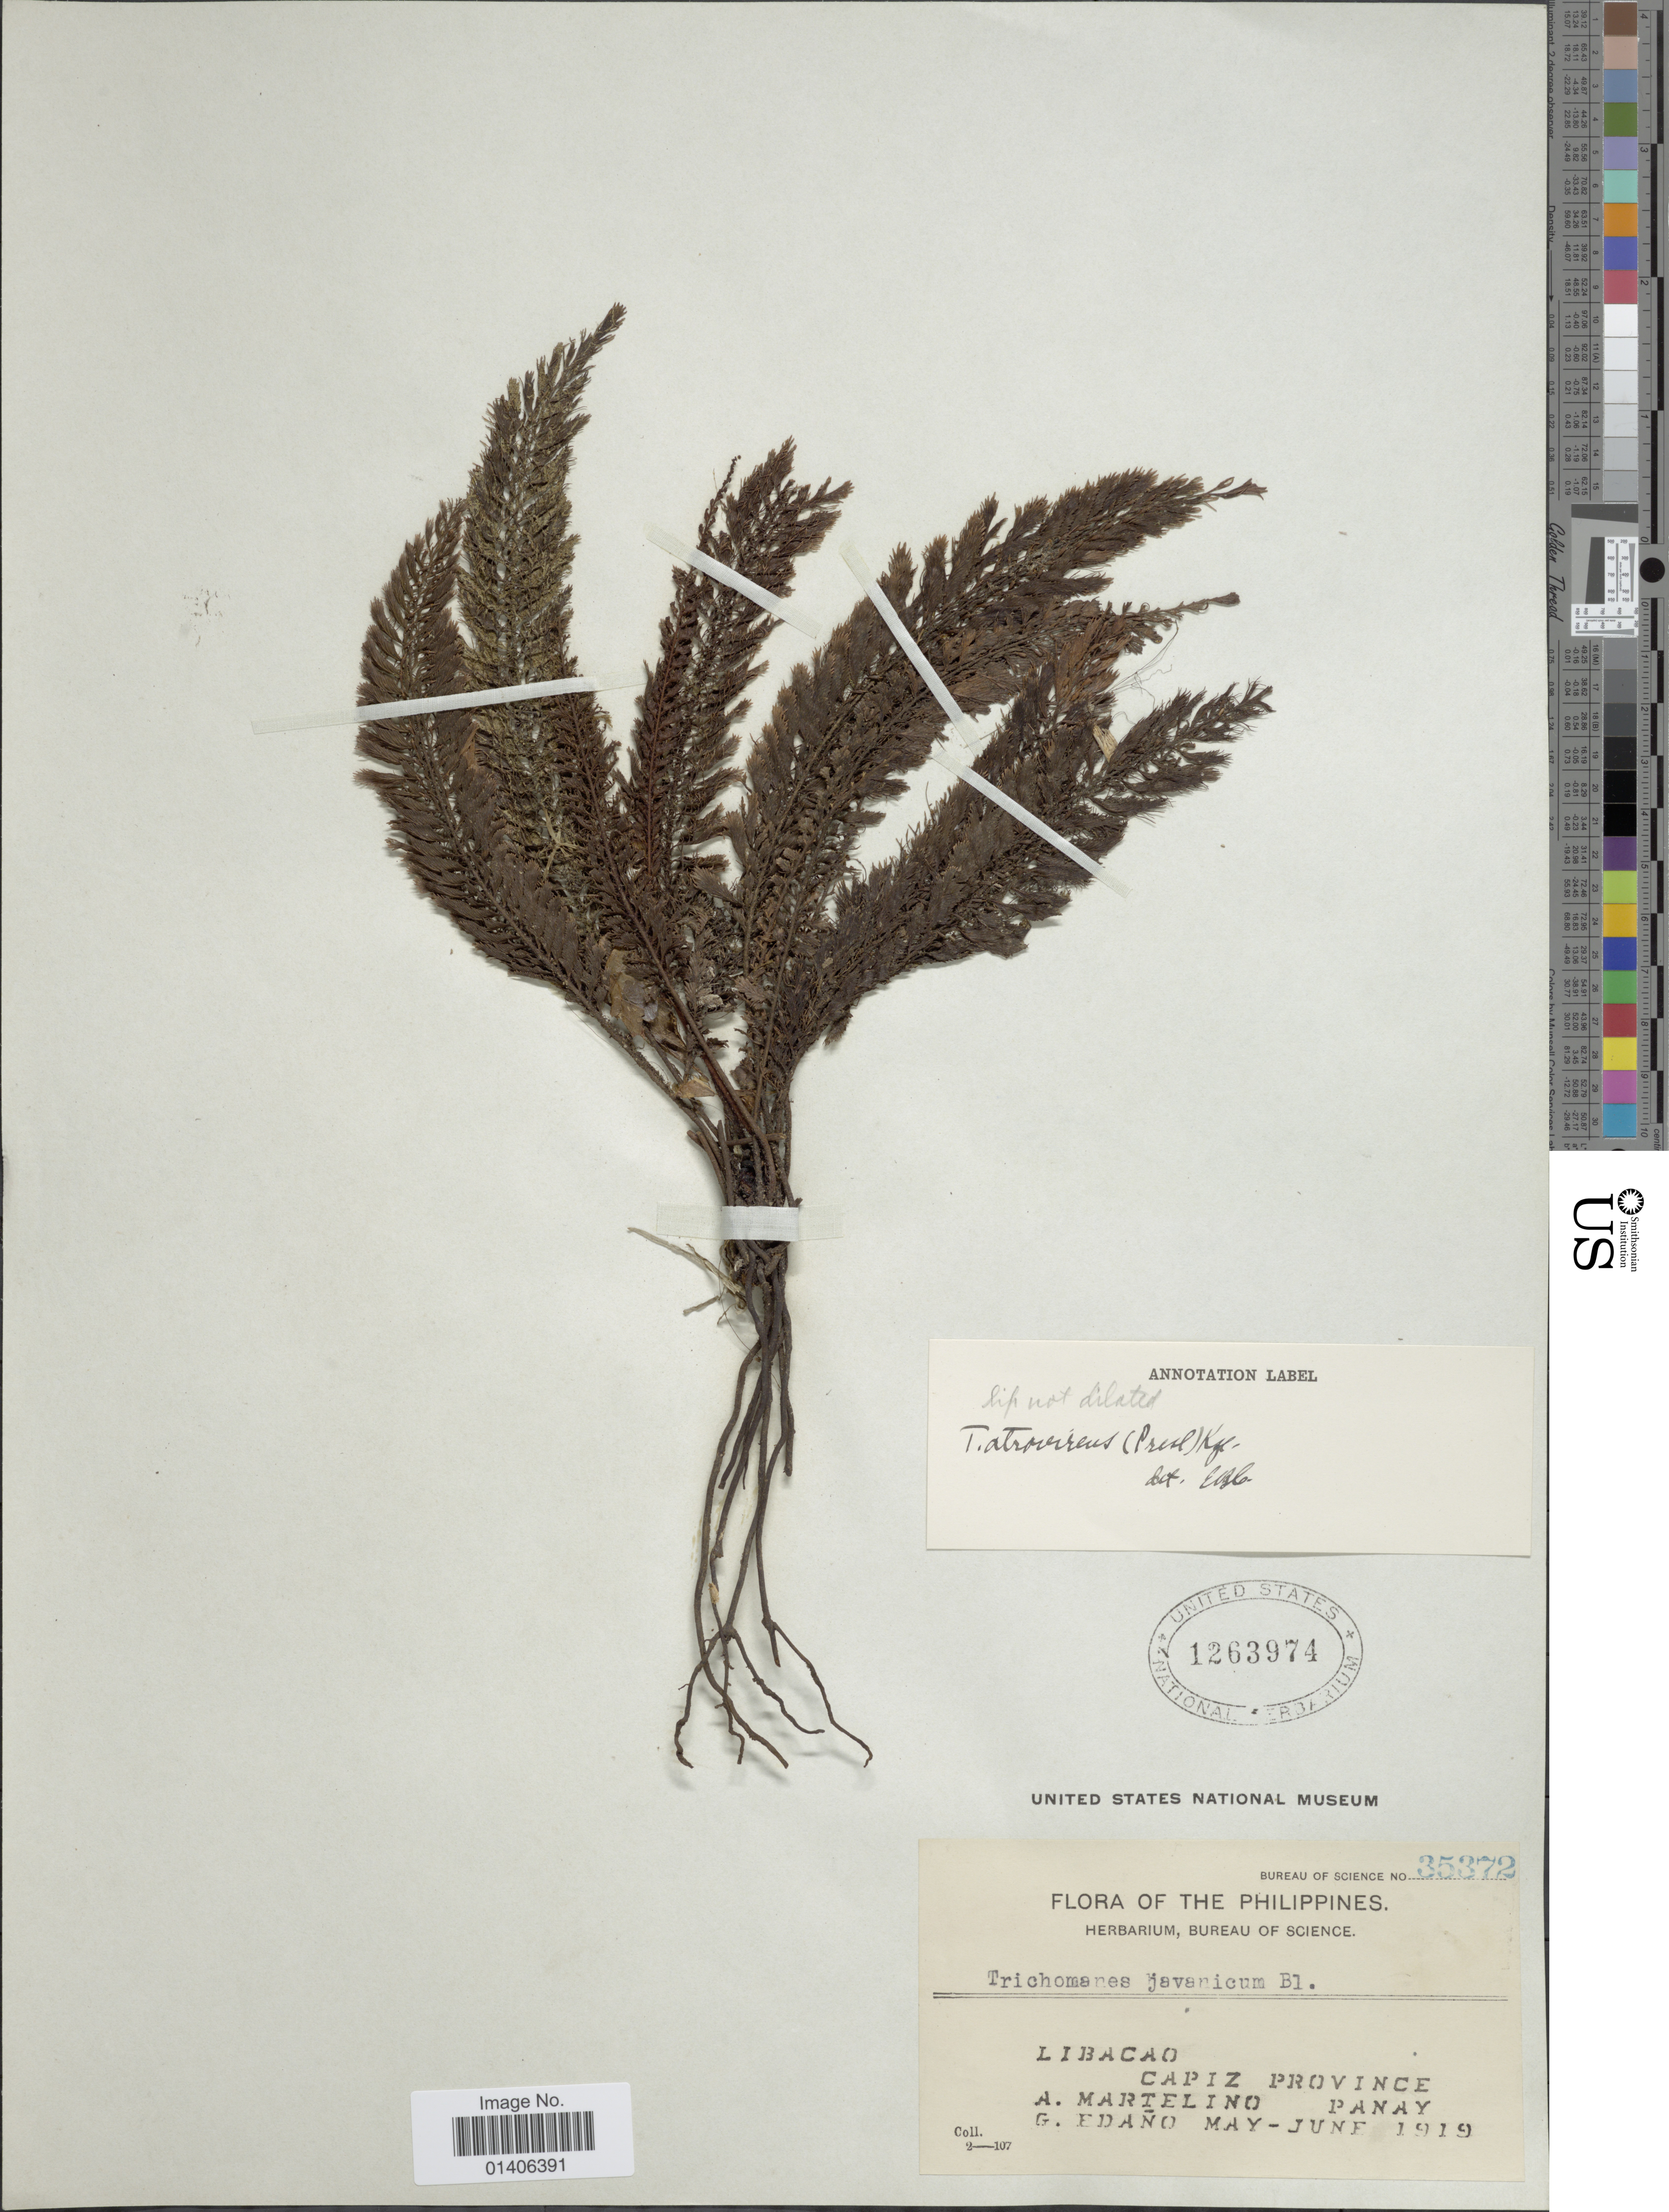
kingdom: Plantae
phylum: Tracheophyta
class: Polypodiopsida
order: Hymenophyllales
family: Hymenophyllaceae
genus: Cephalomanes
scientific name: Cephalomanes atrovirens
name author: C. Presl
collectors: A. Martelino & G. Edaño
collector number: Bureau of Science 35372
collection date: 1919-05/1919-06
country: Philippines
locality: Libacao, Capiz Province, Panay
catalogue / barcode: US 1263974